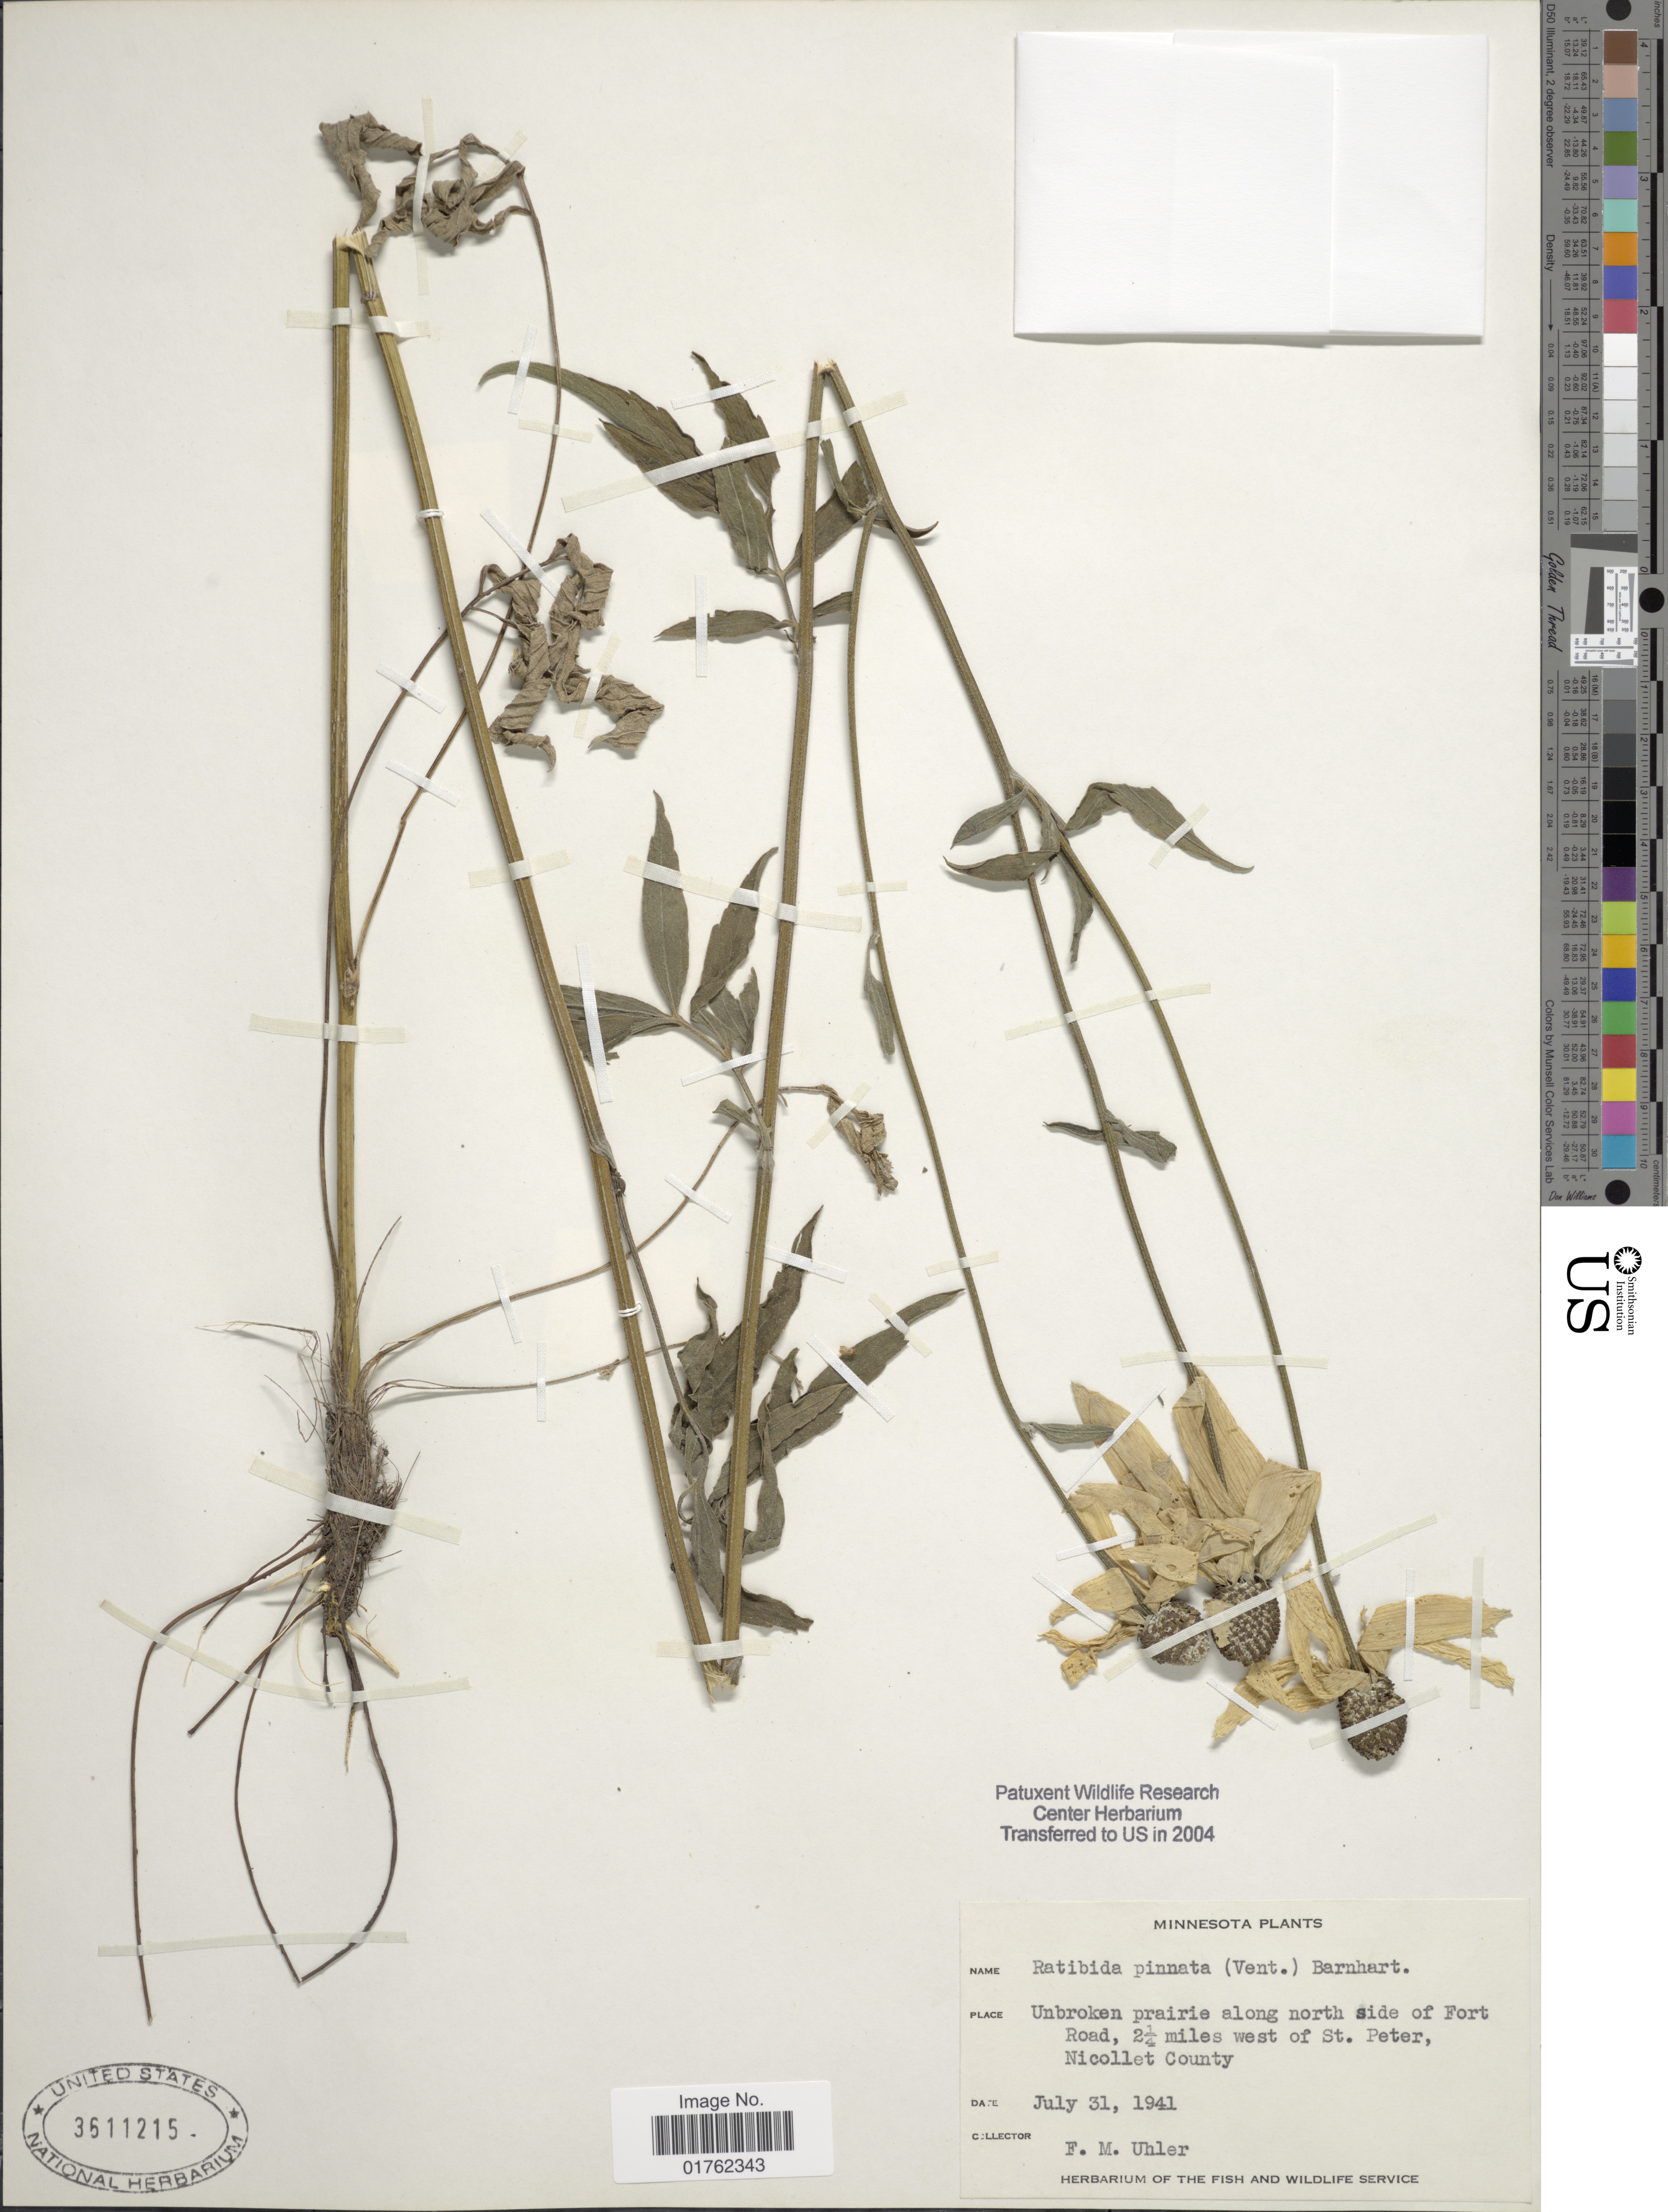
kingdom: Plantae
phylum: Tracheophyta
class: Magnoliopsida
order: Asterales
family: Asteraceae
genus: Ratibida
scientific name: Ratibida pinnata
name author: (Vent.) Barnhart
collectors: F. M. Uhler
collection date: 1941-07-31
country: United States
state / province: Minnesota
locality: Unbroken prairie along north side of Fort Road, 2¼ miles west of St. Peter, Nicollet County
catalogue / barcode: US 3511215